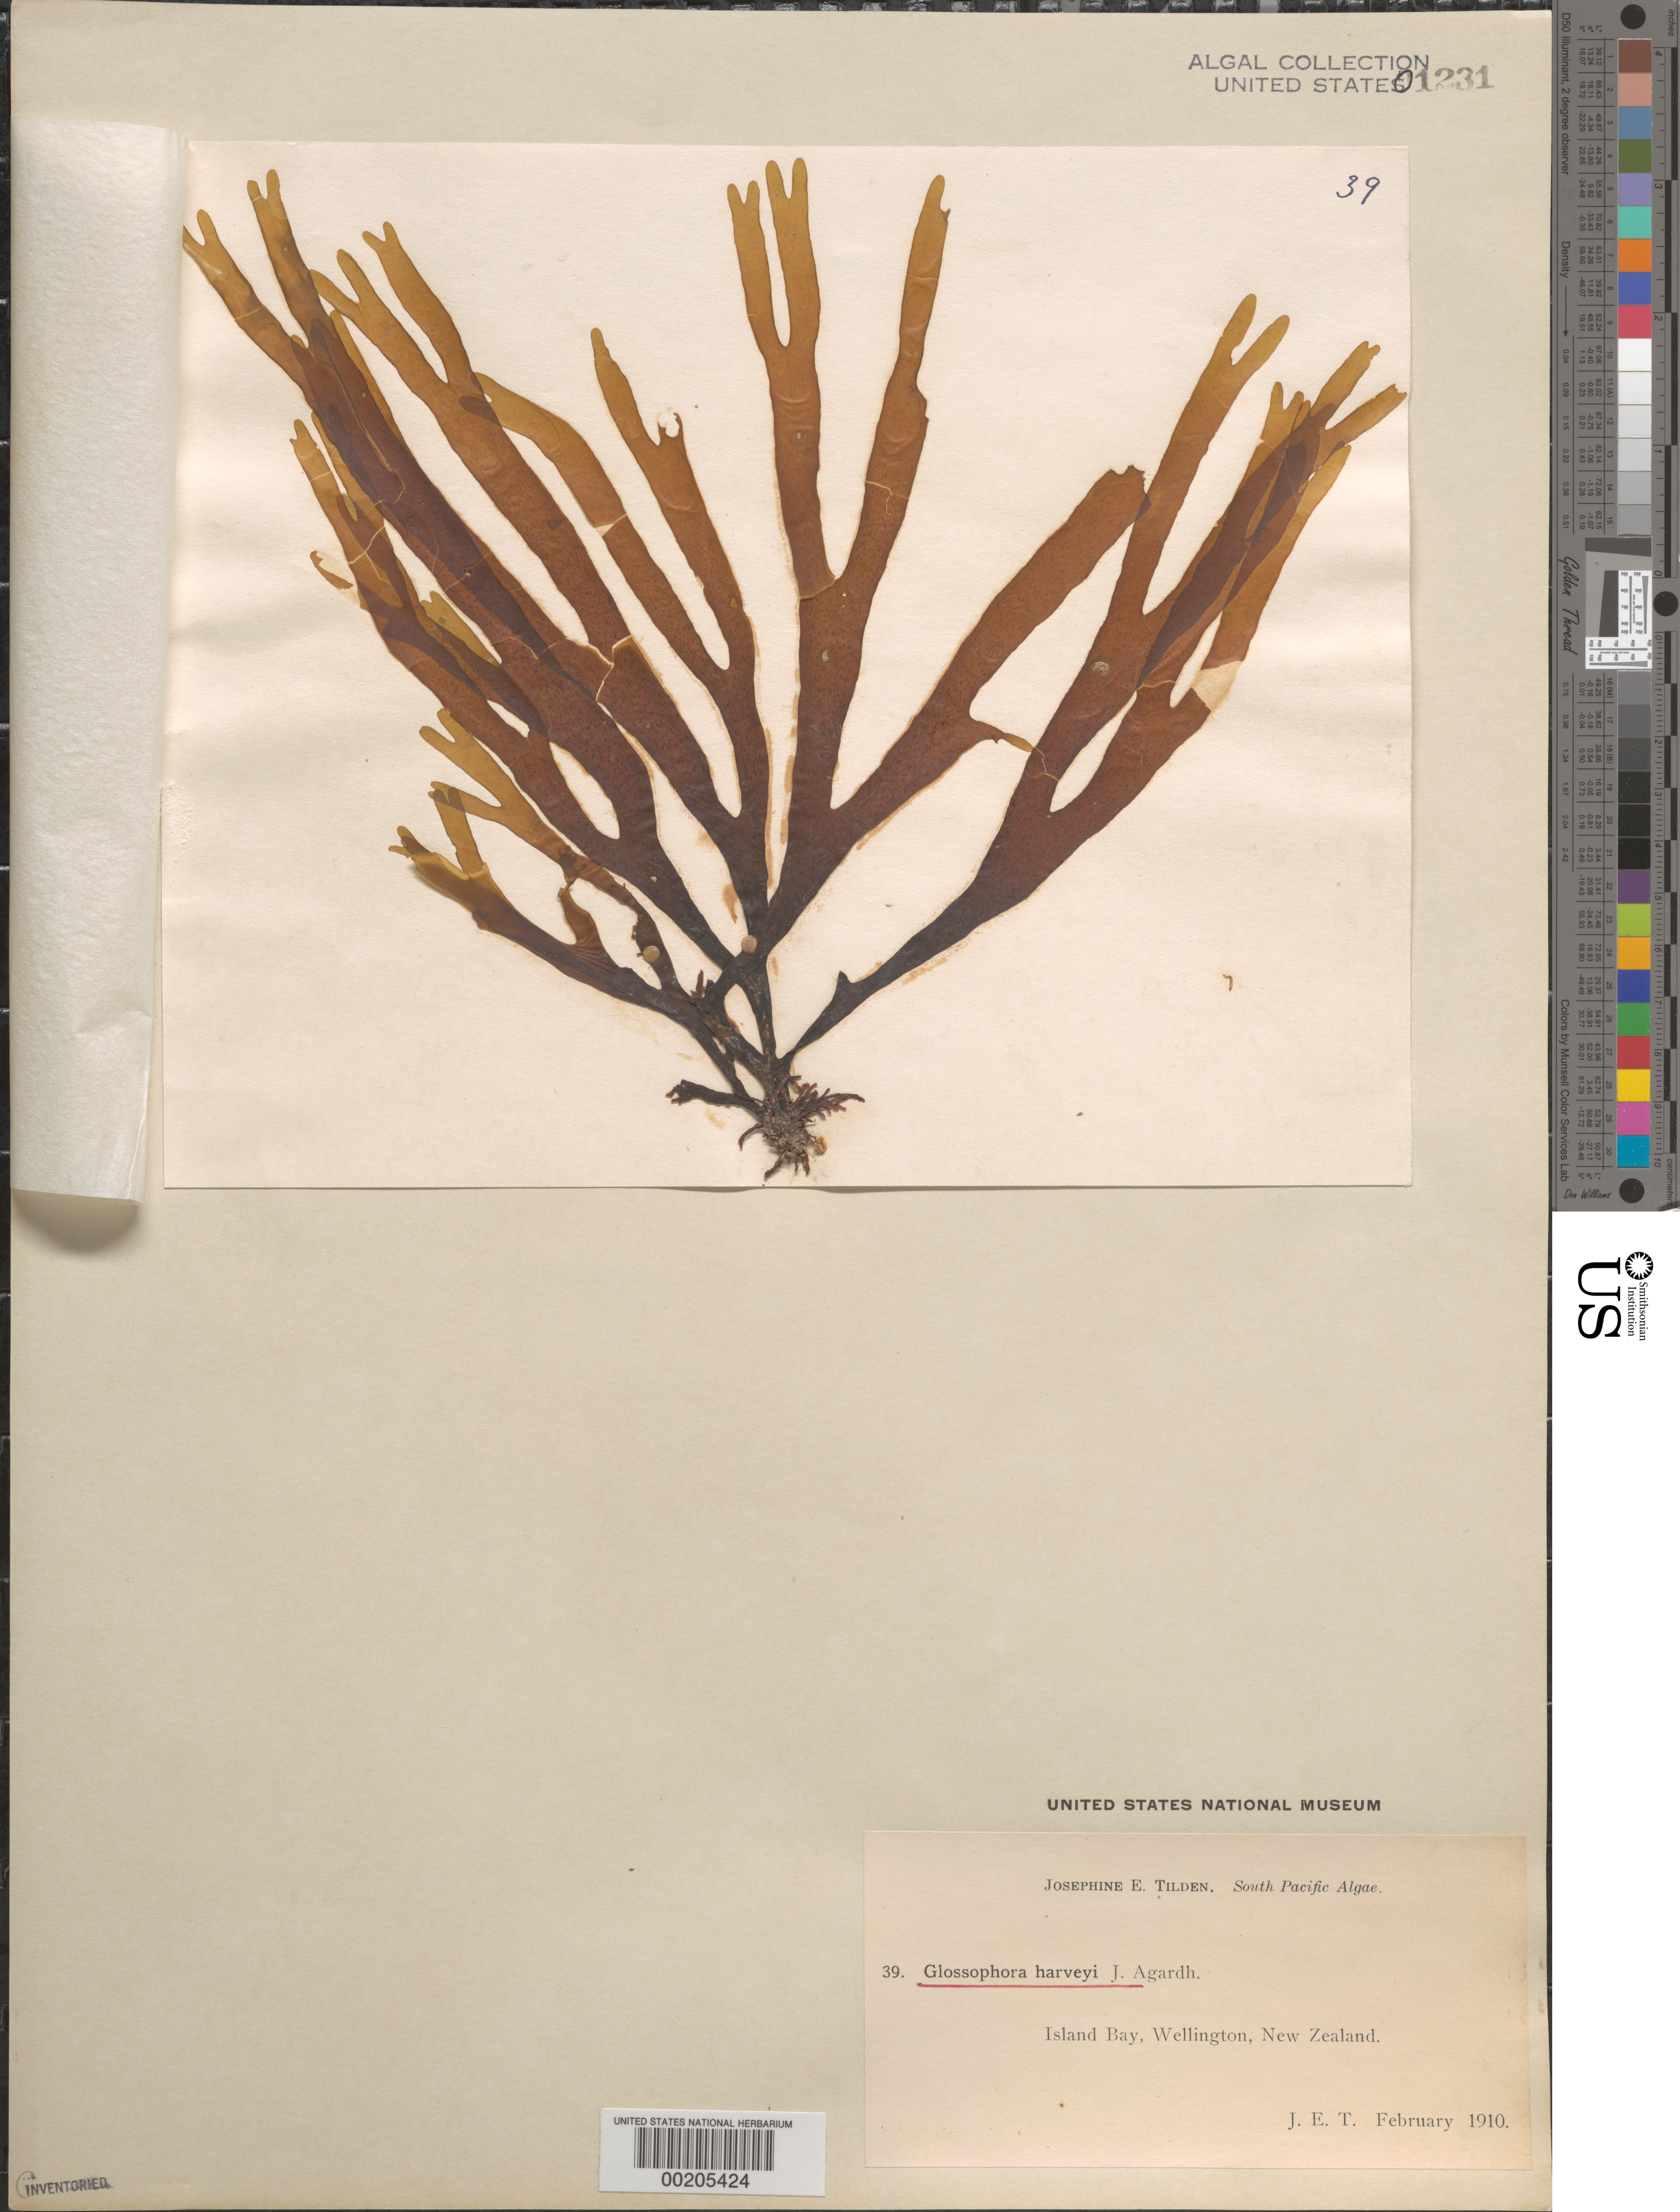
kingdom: Chromista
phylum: Ochrophyta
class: Phaeophyceae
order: Dictyotales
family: Dictyotaceae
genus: Dictyota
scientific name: Dictyota kunthii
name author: (C. Agardh) Grev.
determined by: Algae name updating Project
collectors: J. E. Tilden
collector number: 39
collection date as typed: Feb 1910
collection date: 1910-02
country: New Zealand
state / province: Wellington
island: North Island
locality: Wellington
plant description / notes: Tilden, South Pacific Algae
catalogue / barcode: US 1231